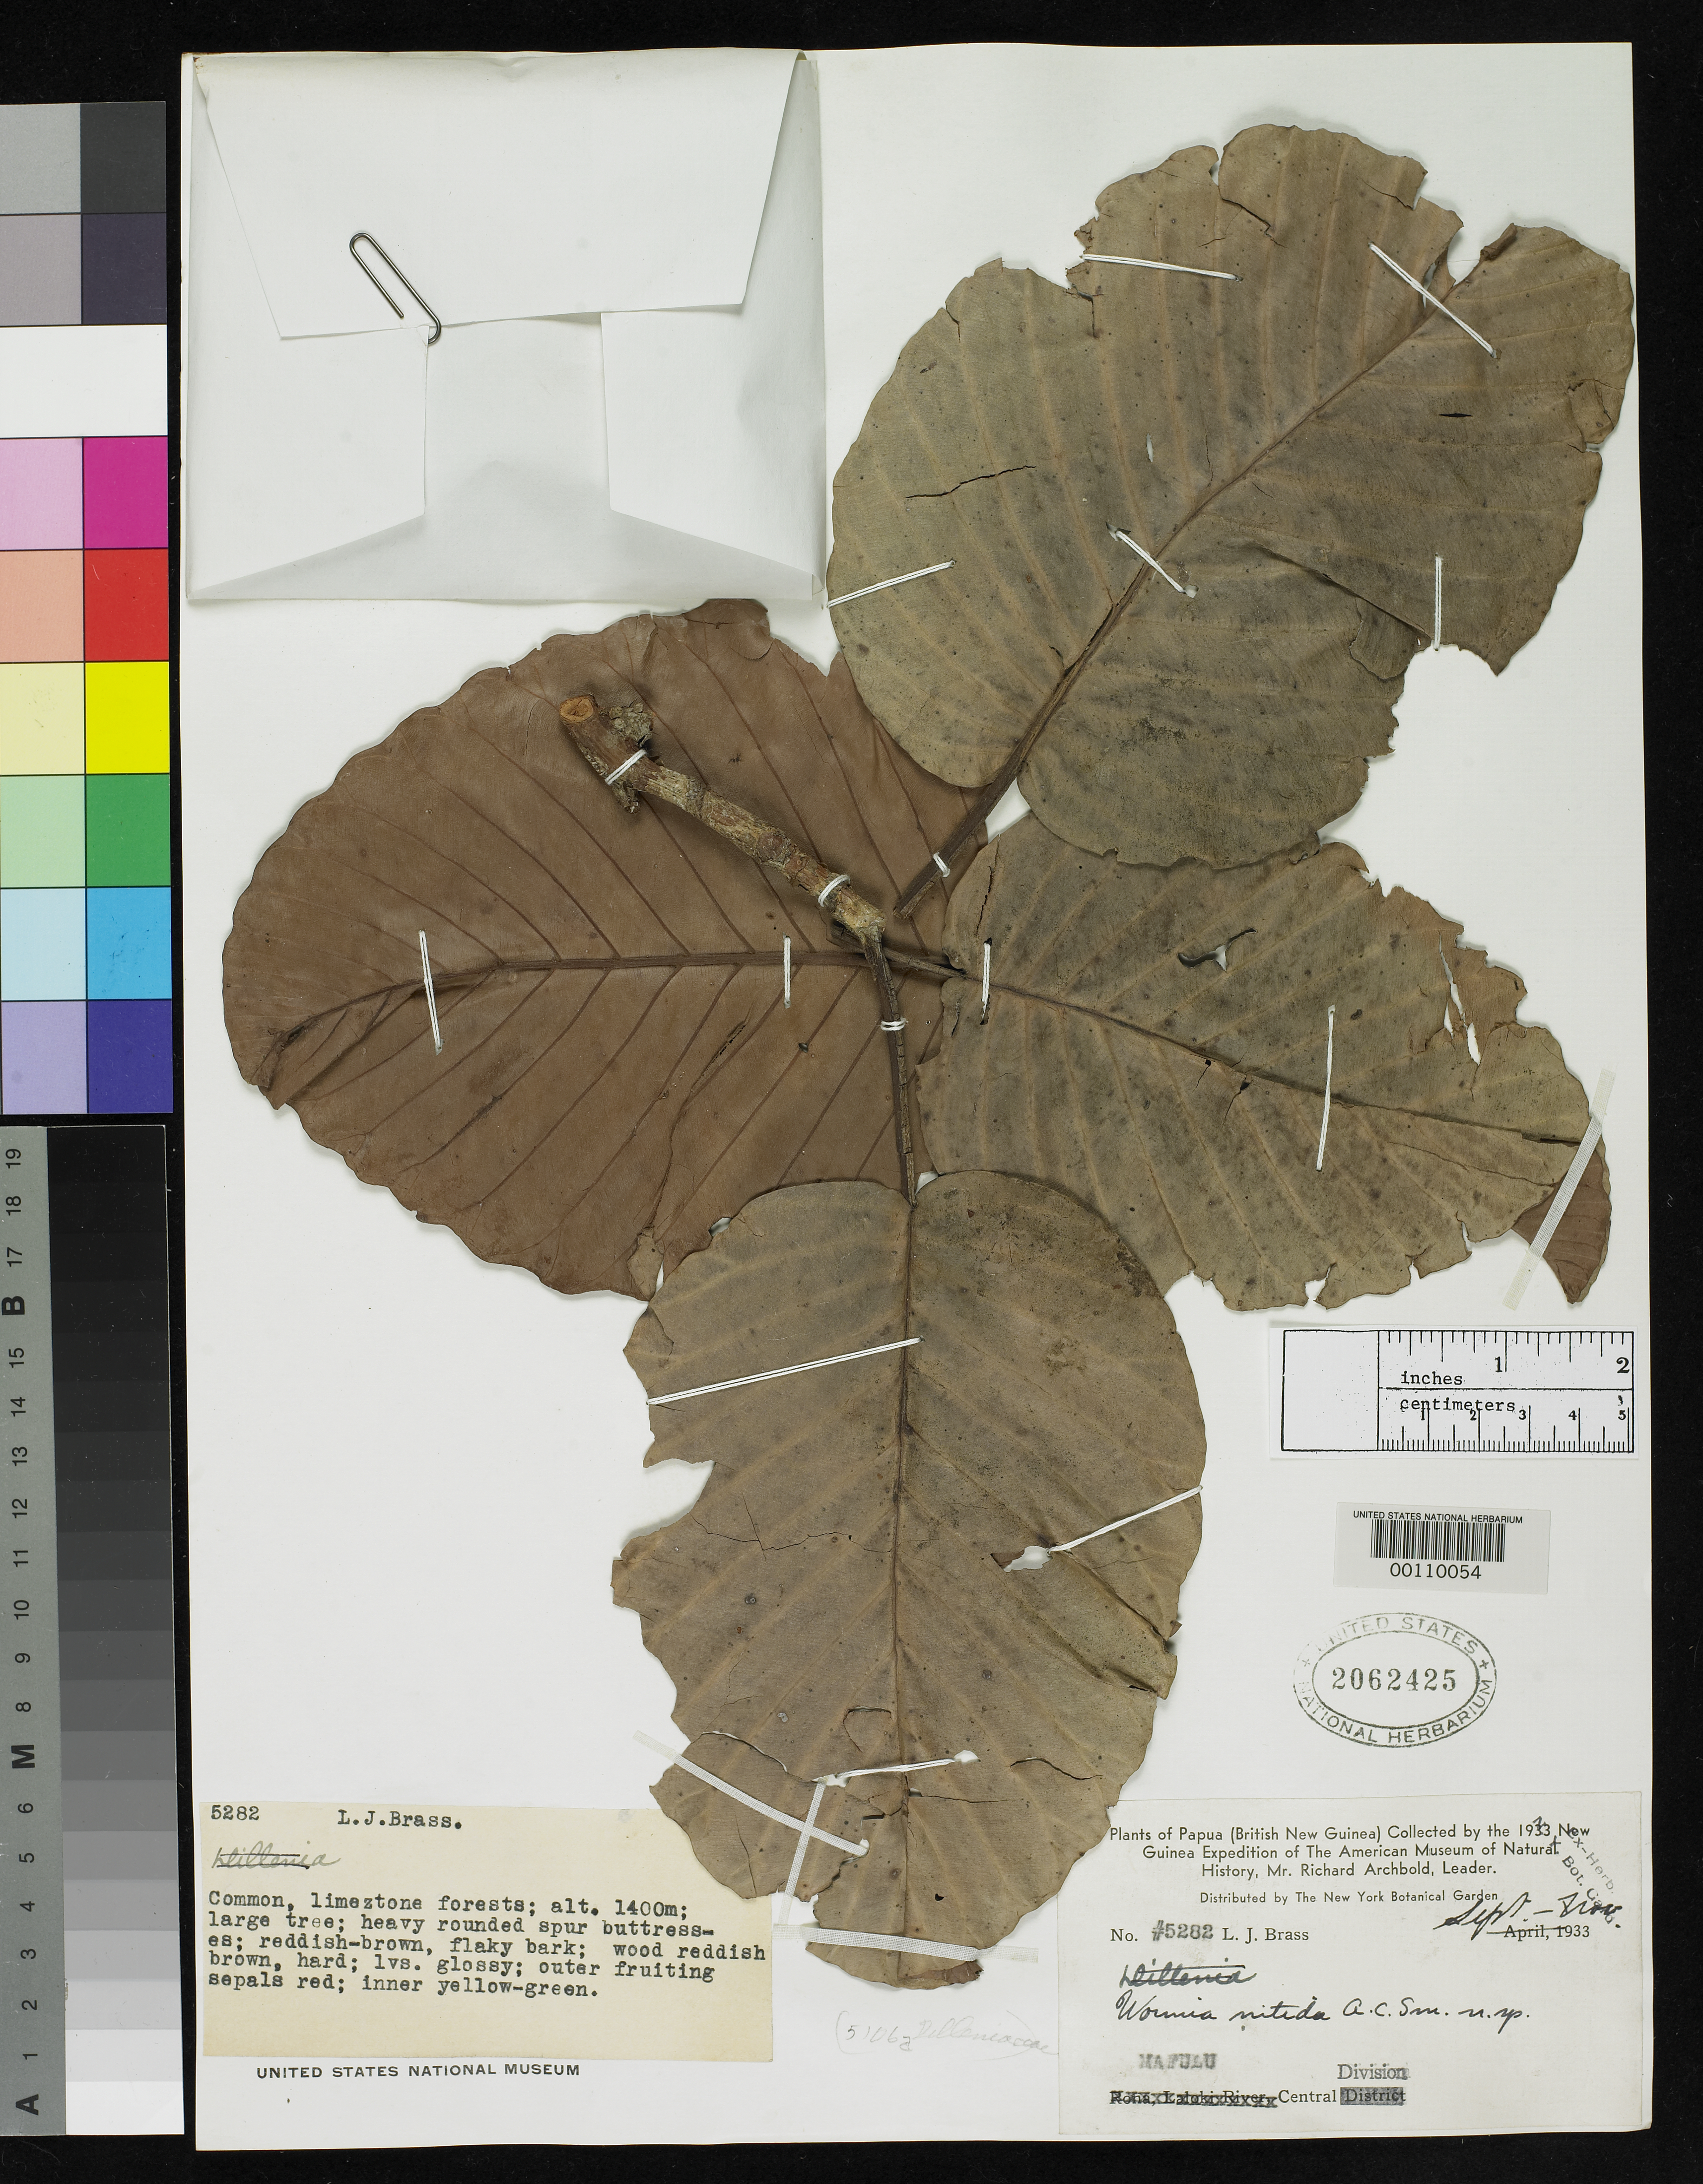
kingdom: Plantae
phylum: Tracheophyta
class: Magnoliopsida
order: Dilleniales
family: Dilleniaceae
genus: Wormia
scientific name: Wormia nitida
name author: A.C. Sm.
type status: Isotype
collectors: L. J. Brass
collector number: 5282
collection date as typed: Sep 1933 to -- Nov 1933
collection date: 1933-09/1933-11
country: Papua New Guinea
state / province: Central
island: New Guinea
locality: Mafulu.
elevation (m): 1400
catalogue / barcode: US 2062425